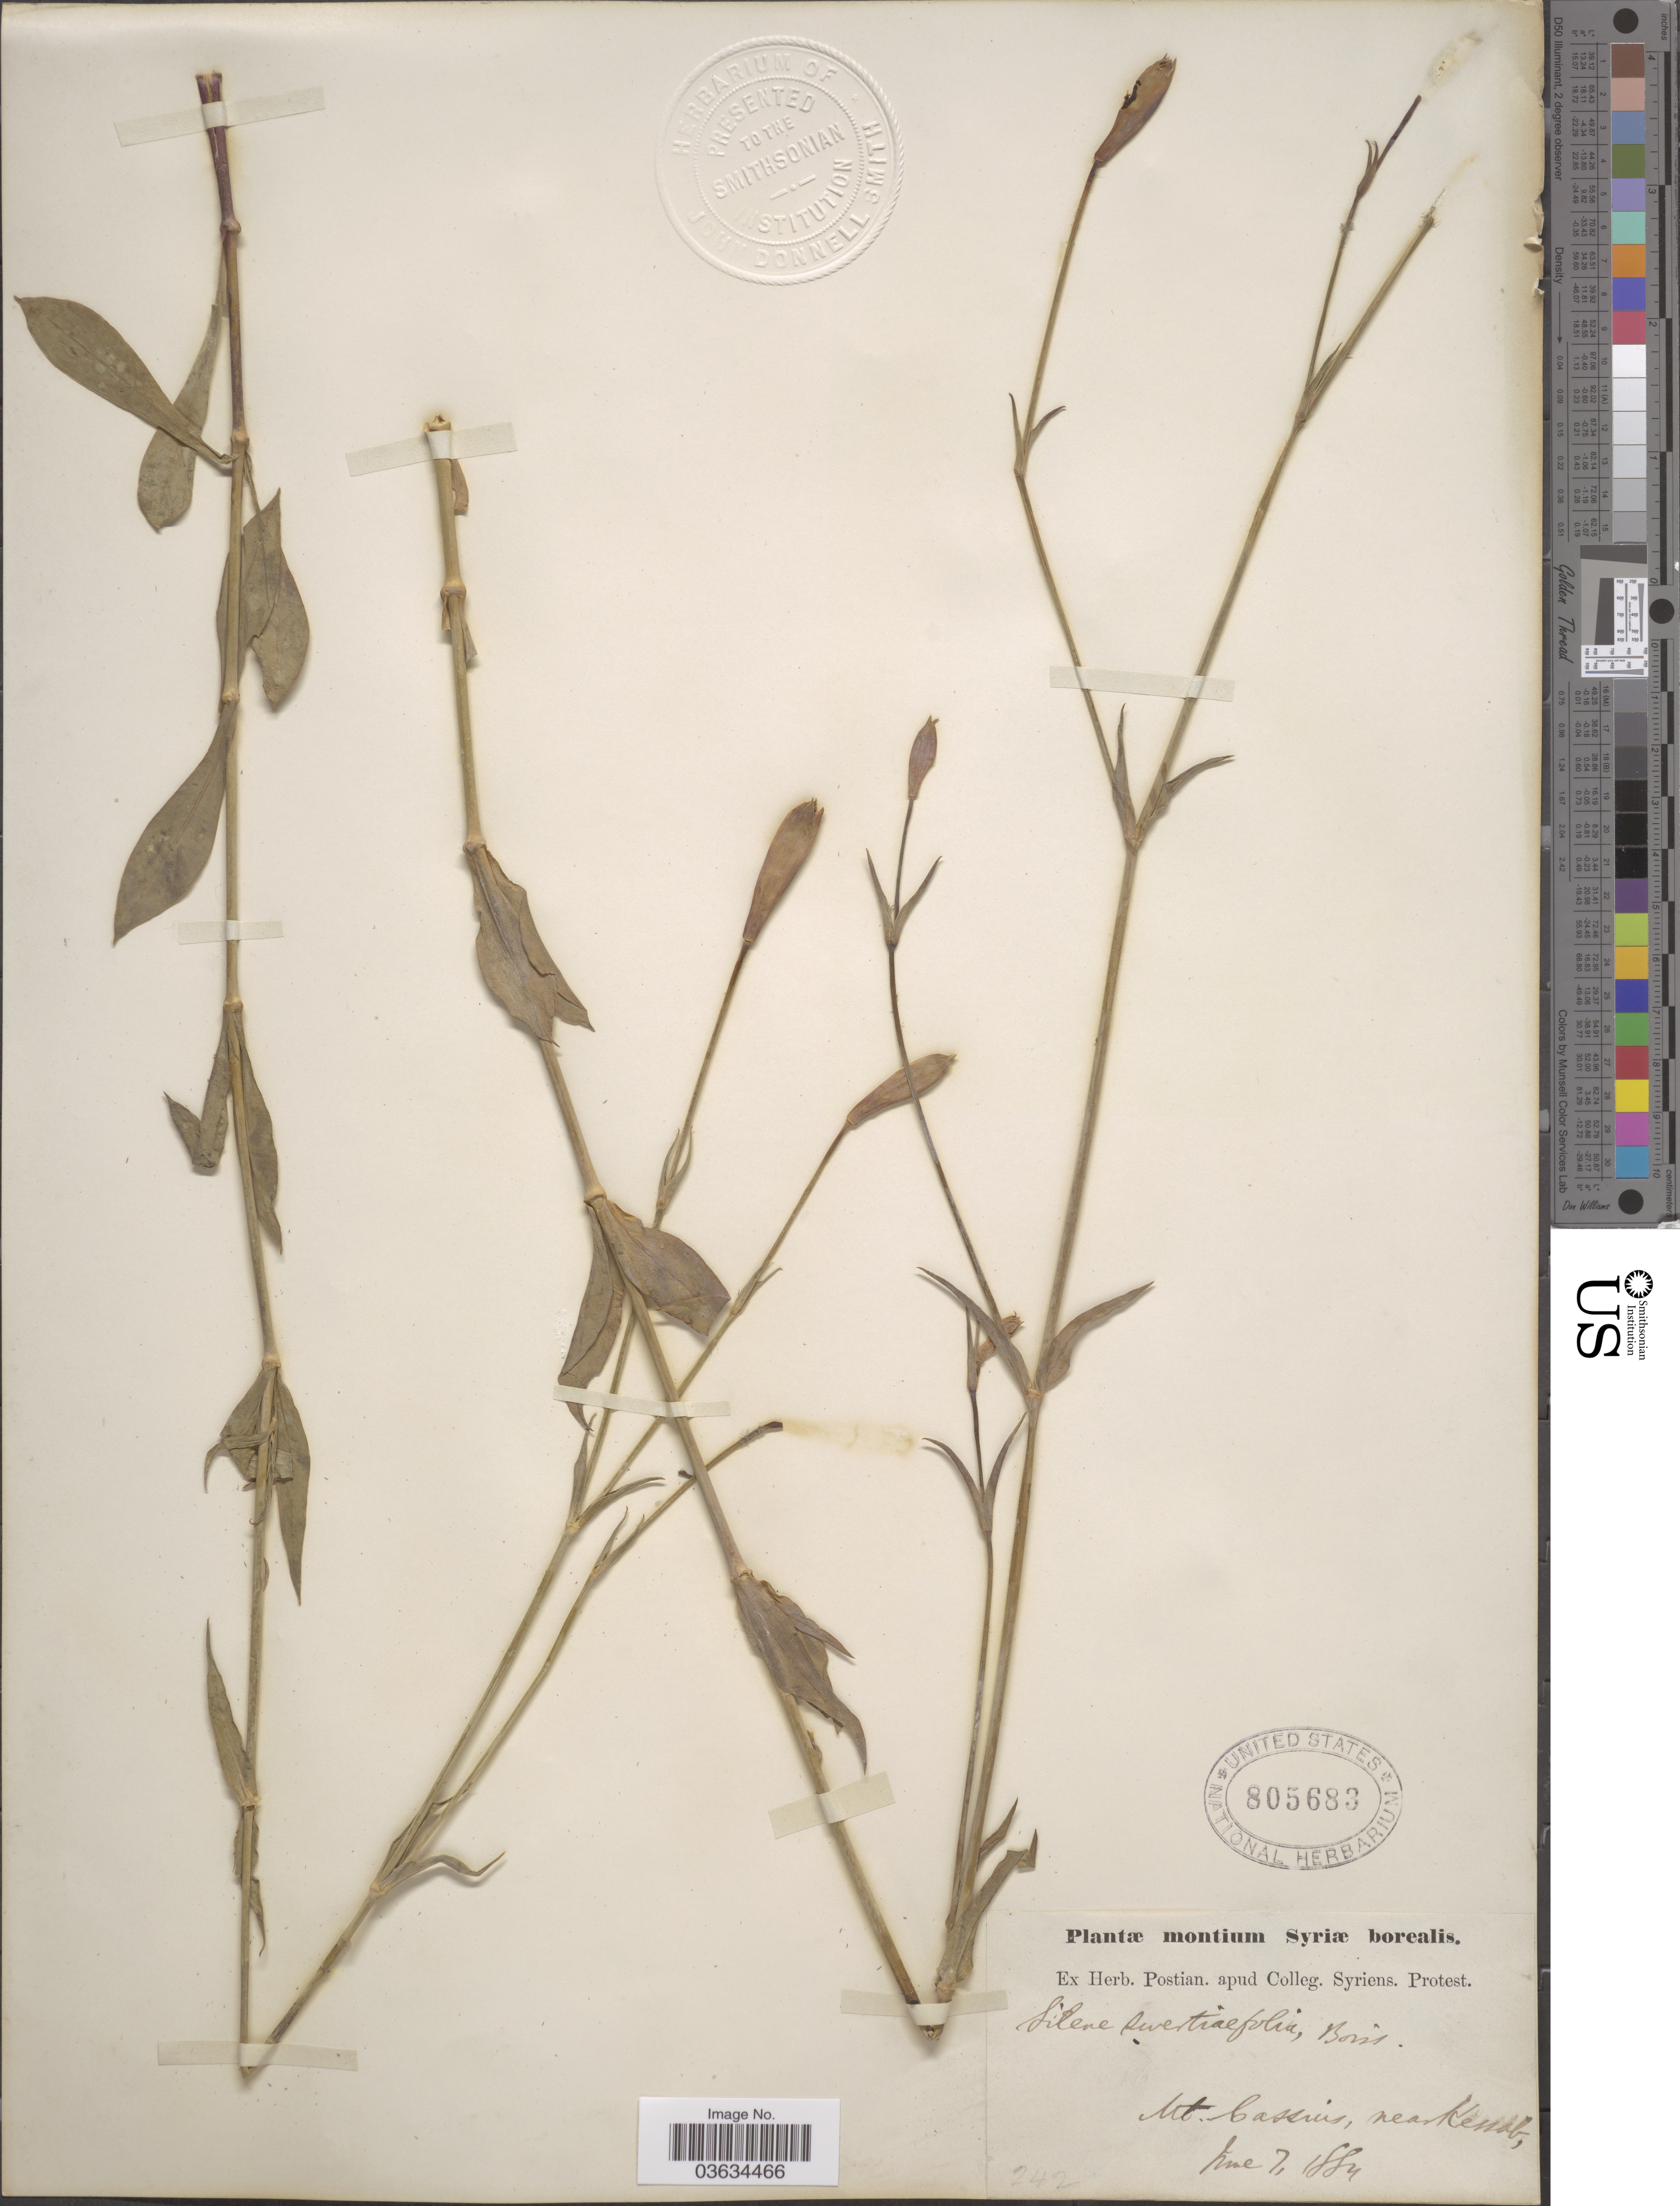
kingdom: Plantae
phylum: Tracheophyta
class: Magnoliopsida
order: Caryophyllales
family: Caryophyllaceae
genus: Silene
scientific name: Silene swertiaefolia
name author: Boiss.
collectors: ex herb. Postian. apud Colleg. Syriens. Protest. USE "Fannie P. A. Shepard" (10308853) AS PRIMARY COLLECTOR INSTEAD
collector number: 242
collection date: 1884-06-07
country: Syria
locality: Montium Syriæ borealis. Mt. Cassins, near Kessab.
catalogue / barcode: US 805683